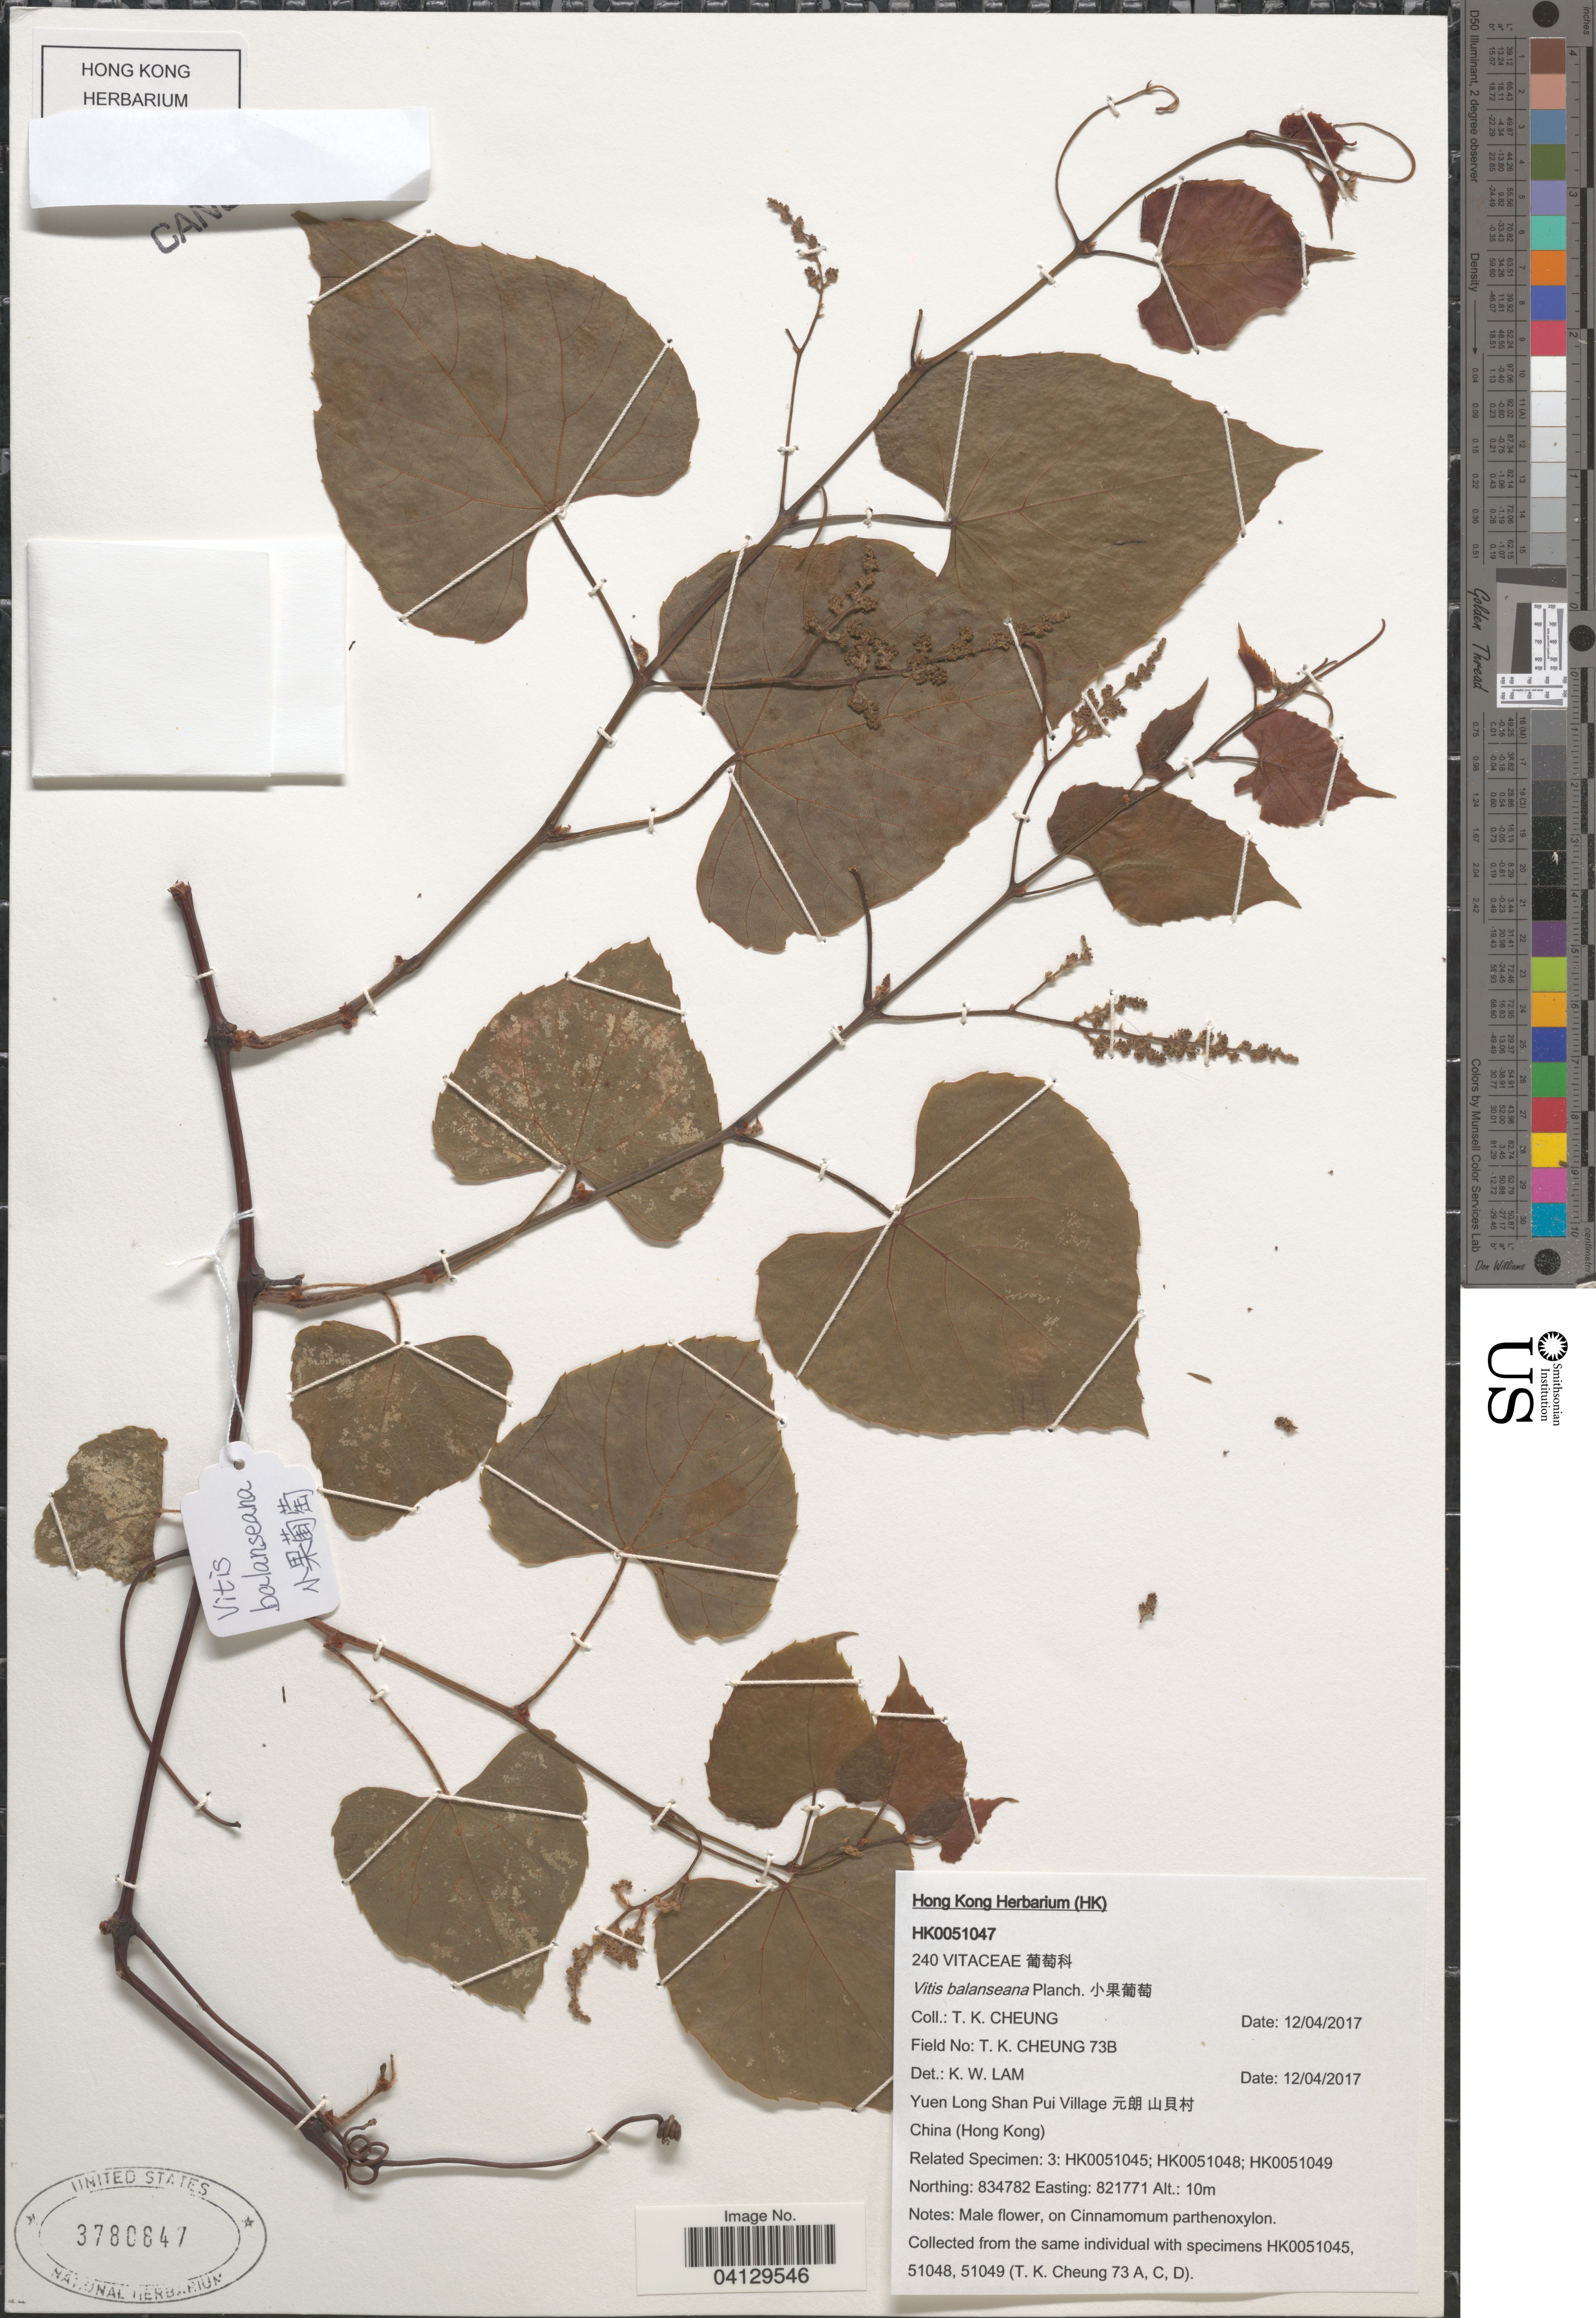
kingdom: Plantae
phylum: Tracheophyta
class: Magnoliopsida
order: Vitales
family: Vitaceae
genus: Vitis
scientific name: Vitis balansana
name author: Planch.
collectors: T. Cheung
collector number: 73B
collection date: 2017-04-12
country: China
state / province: Hong Kong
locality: Yuen Long Shan Pui Village X.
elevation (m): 10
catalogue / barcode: US 3780847